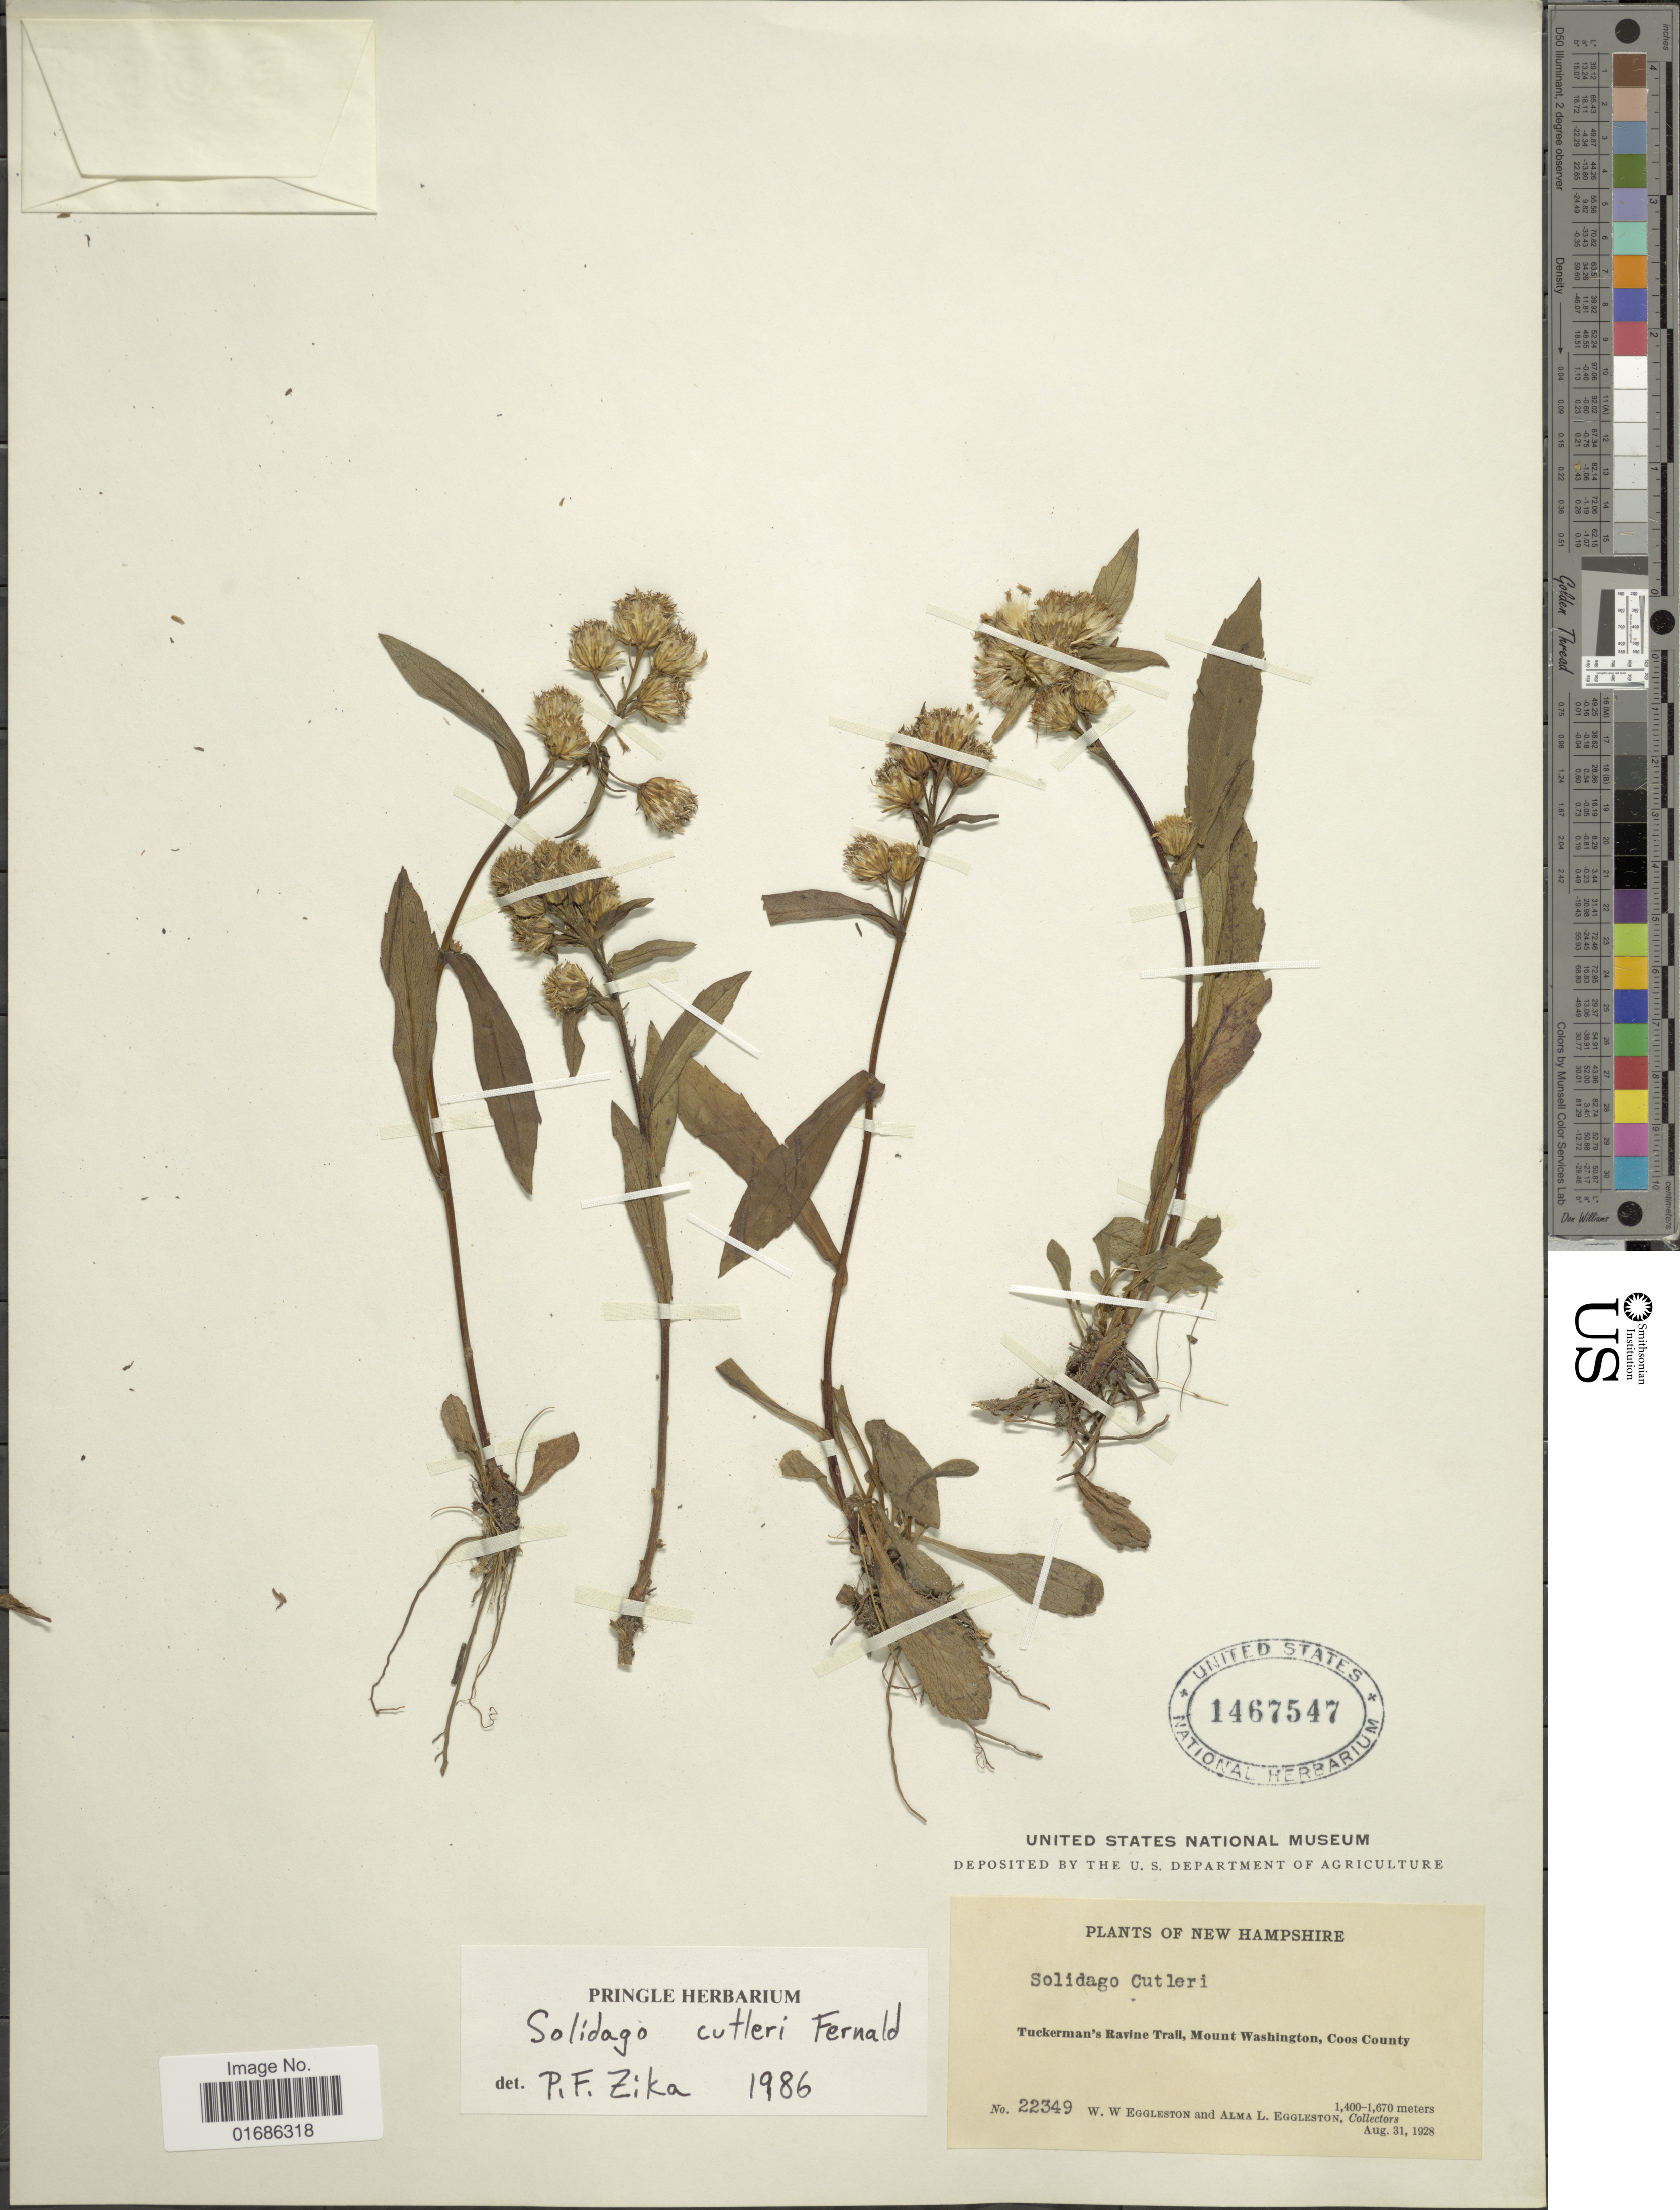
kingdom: Plantae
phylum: Tracheophyta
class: Magnoliopsida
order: Asterales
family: Asteraceae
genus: Solidago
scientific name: Solidago cutleri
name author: Fernald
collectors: W. W. Eggleston & A. Eggleston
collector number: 22349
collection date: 1928-08-31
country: United States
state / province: New Hampshire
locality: Tuckerman's Ravine Trail, Mount Washington, Coos County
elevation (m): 1400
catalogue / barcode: US 1467547